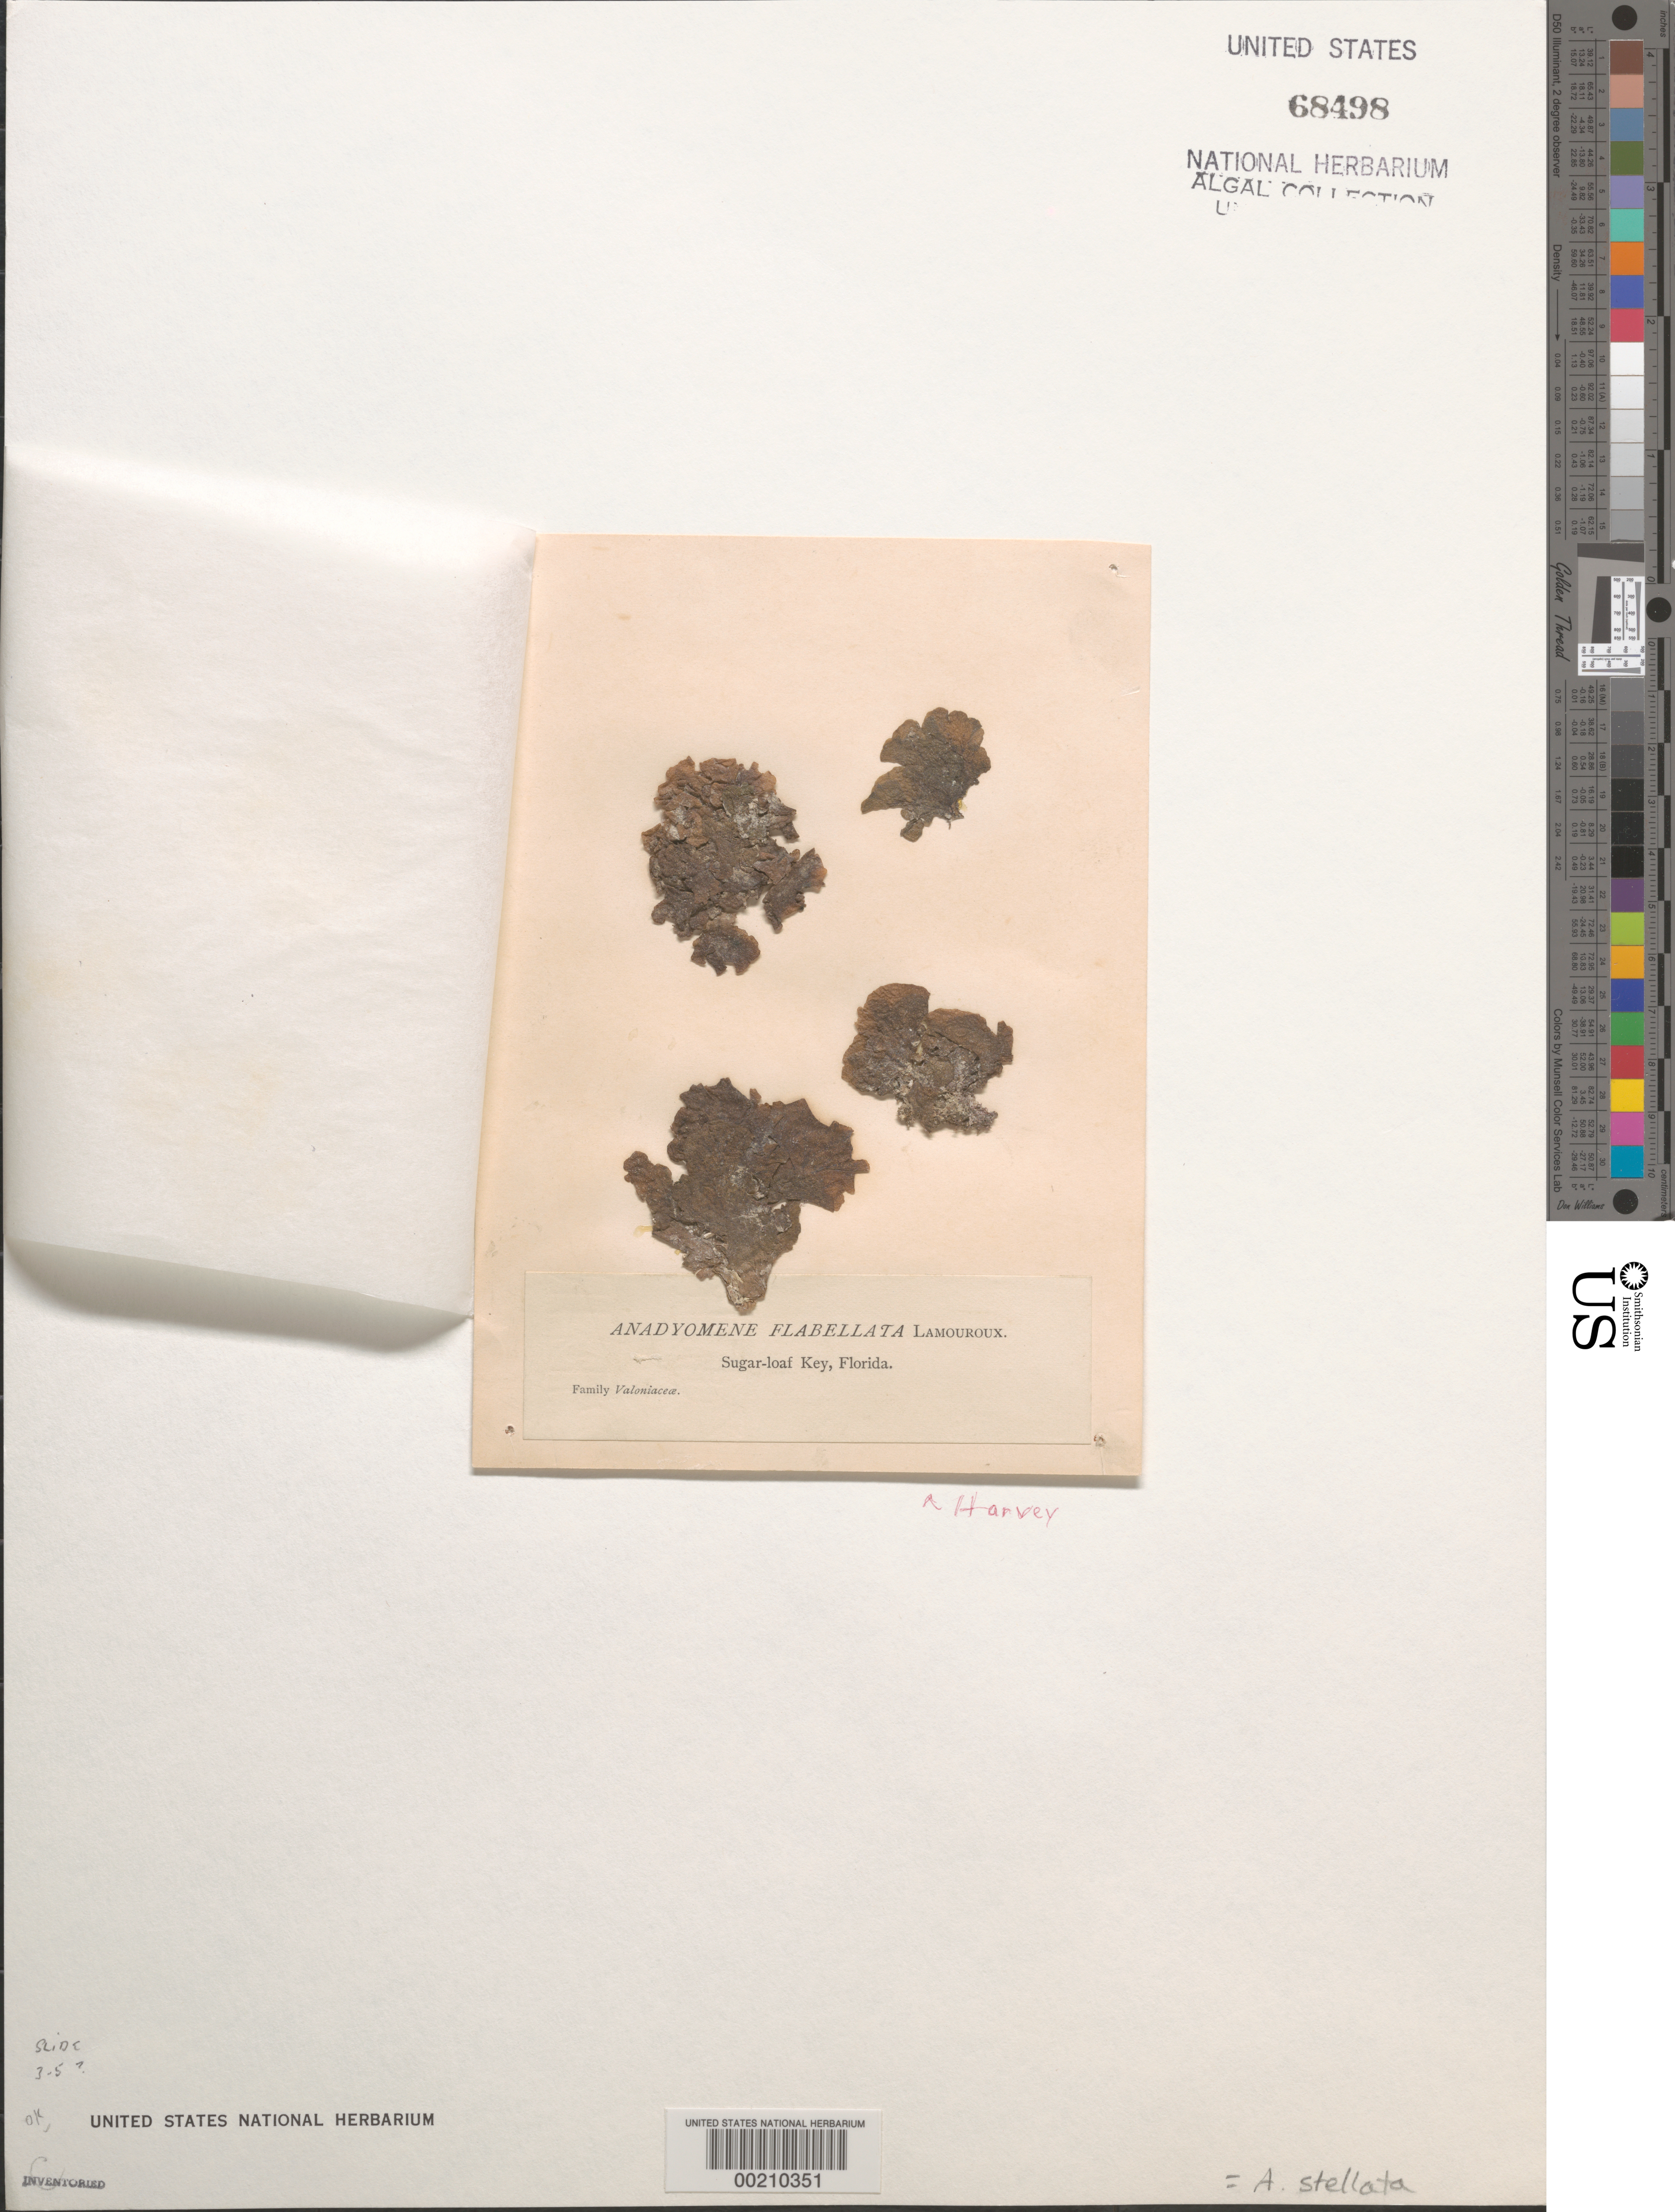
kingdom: Plantae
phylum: Chlorophyta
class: Ulvophyceae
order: Cladophorales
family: Anadyomenaceae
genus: Anadyomene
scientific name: Anadyomene stellata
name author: (Wulfen) C. Agardh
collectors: W. Harvey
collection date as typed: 18--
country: United States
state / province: Florida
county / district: Monroe County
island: Sugarloaf Key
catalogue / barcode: US 68498